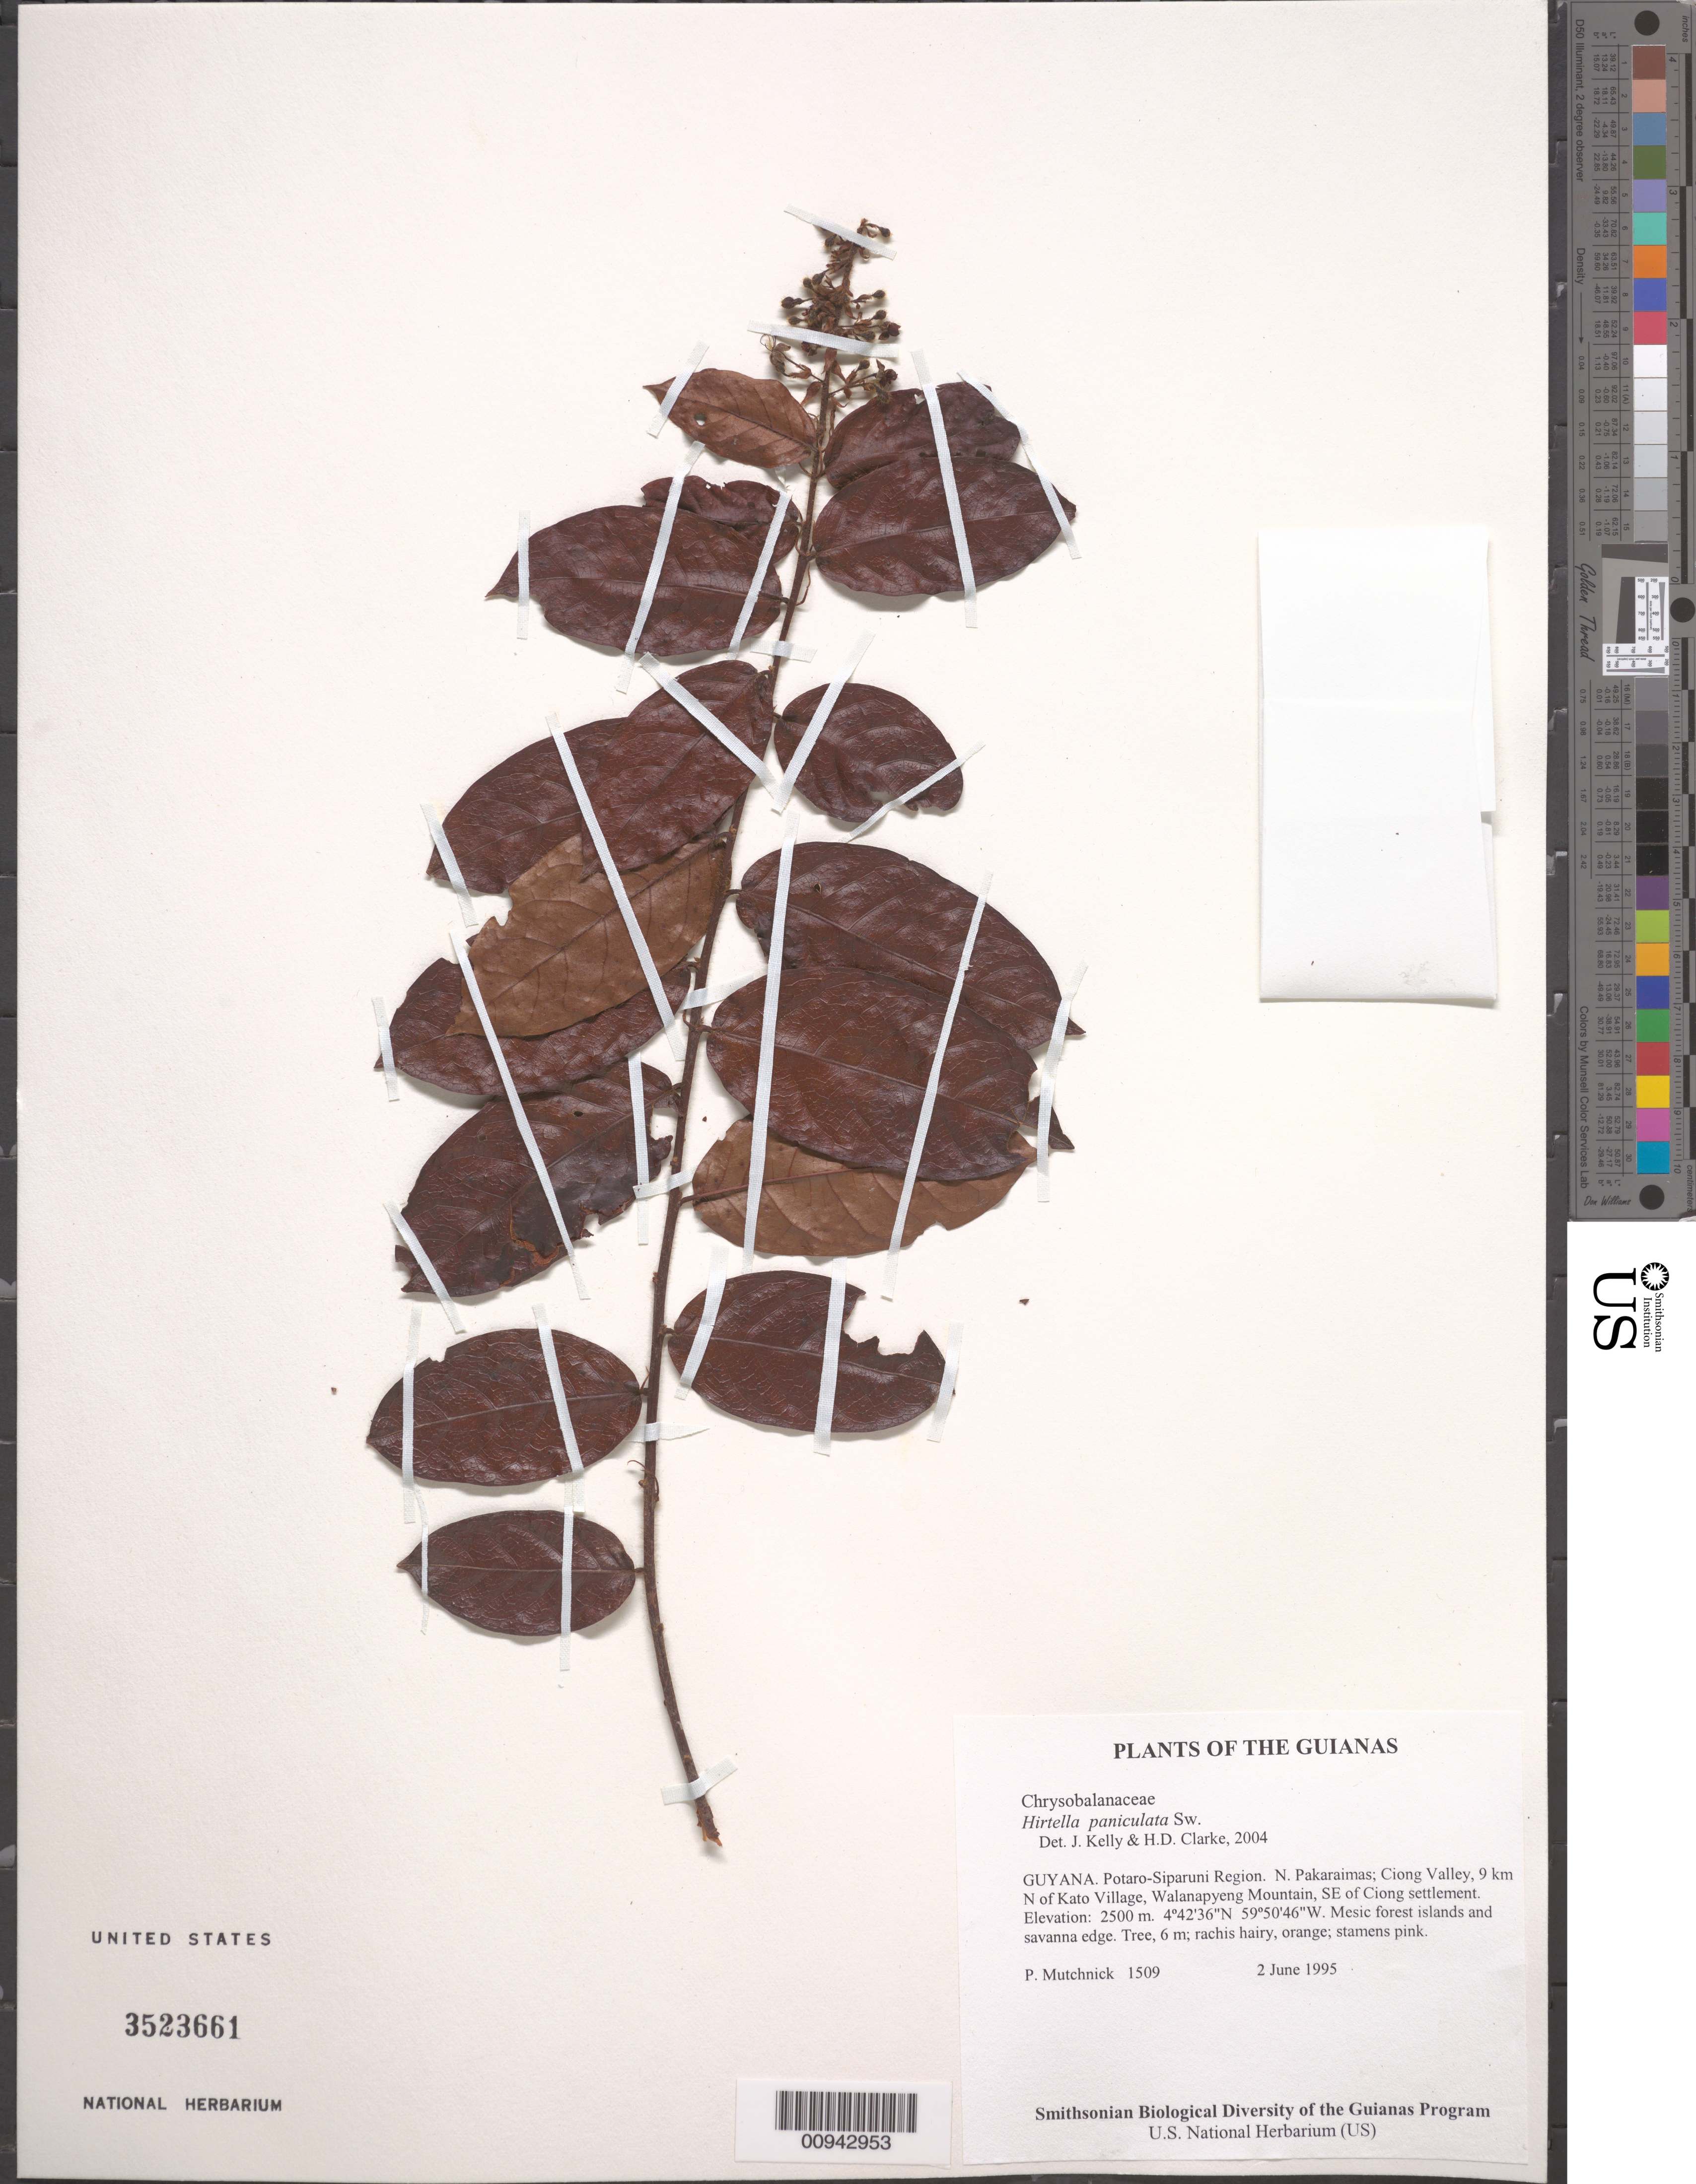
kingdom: Plantae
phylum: Tracheophyta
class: Magnoliopsida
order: Malpighiales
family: Chrysobalanaceae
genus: Hirtella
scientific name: Hirtella paniculata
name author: Sw.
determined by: Clarke, H. D.; Kelly, J.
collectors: P. Mutchnick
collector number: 1509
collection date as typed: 2 June 1995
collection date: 1995-06-02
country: Guyana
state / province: Potaro-Siparuni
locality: N. Pakaraimas; Ciong Valley, 9 km N of Kato Village, Walanapyeng Mountain, SE of Ciong settlement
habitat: Mesic forest islands and savanna edge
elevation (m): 2500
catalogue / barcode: US 3523661